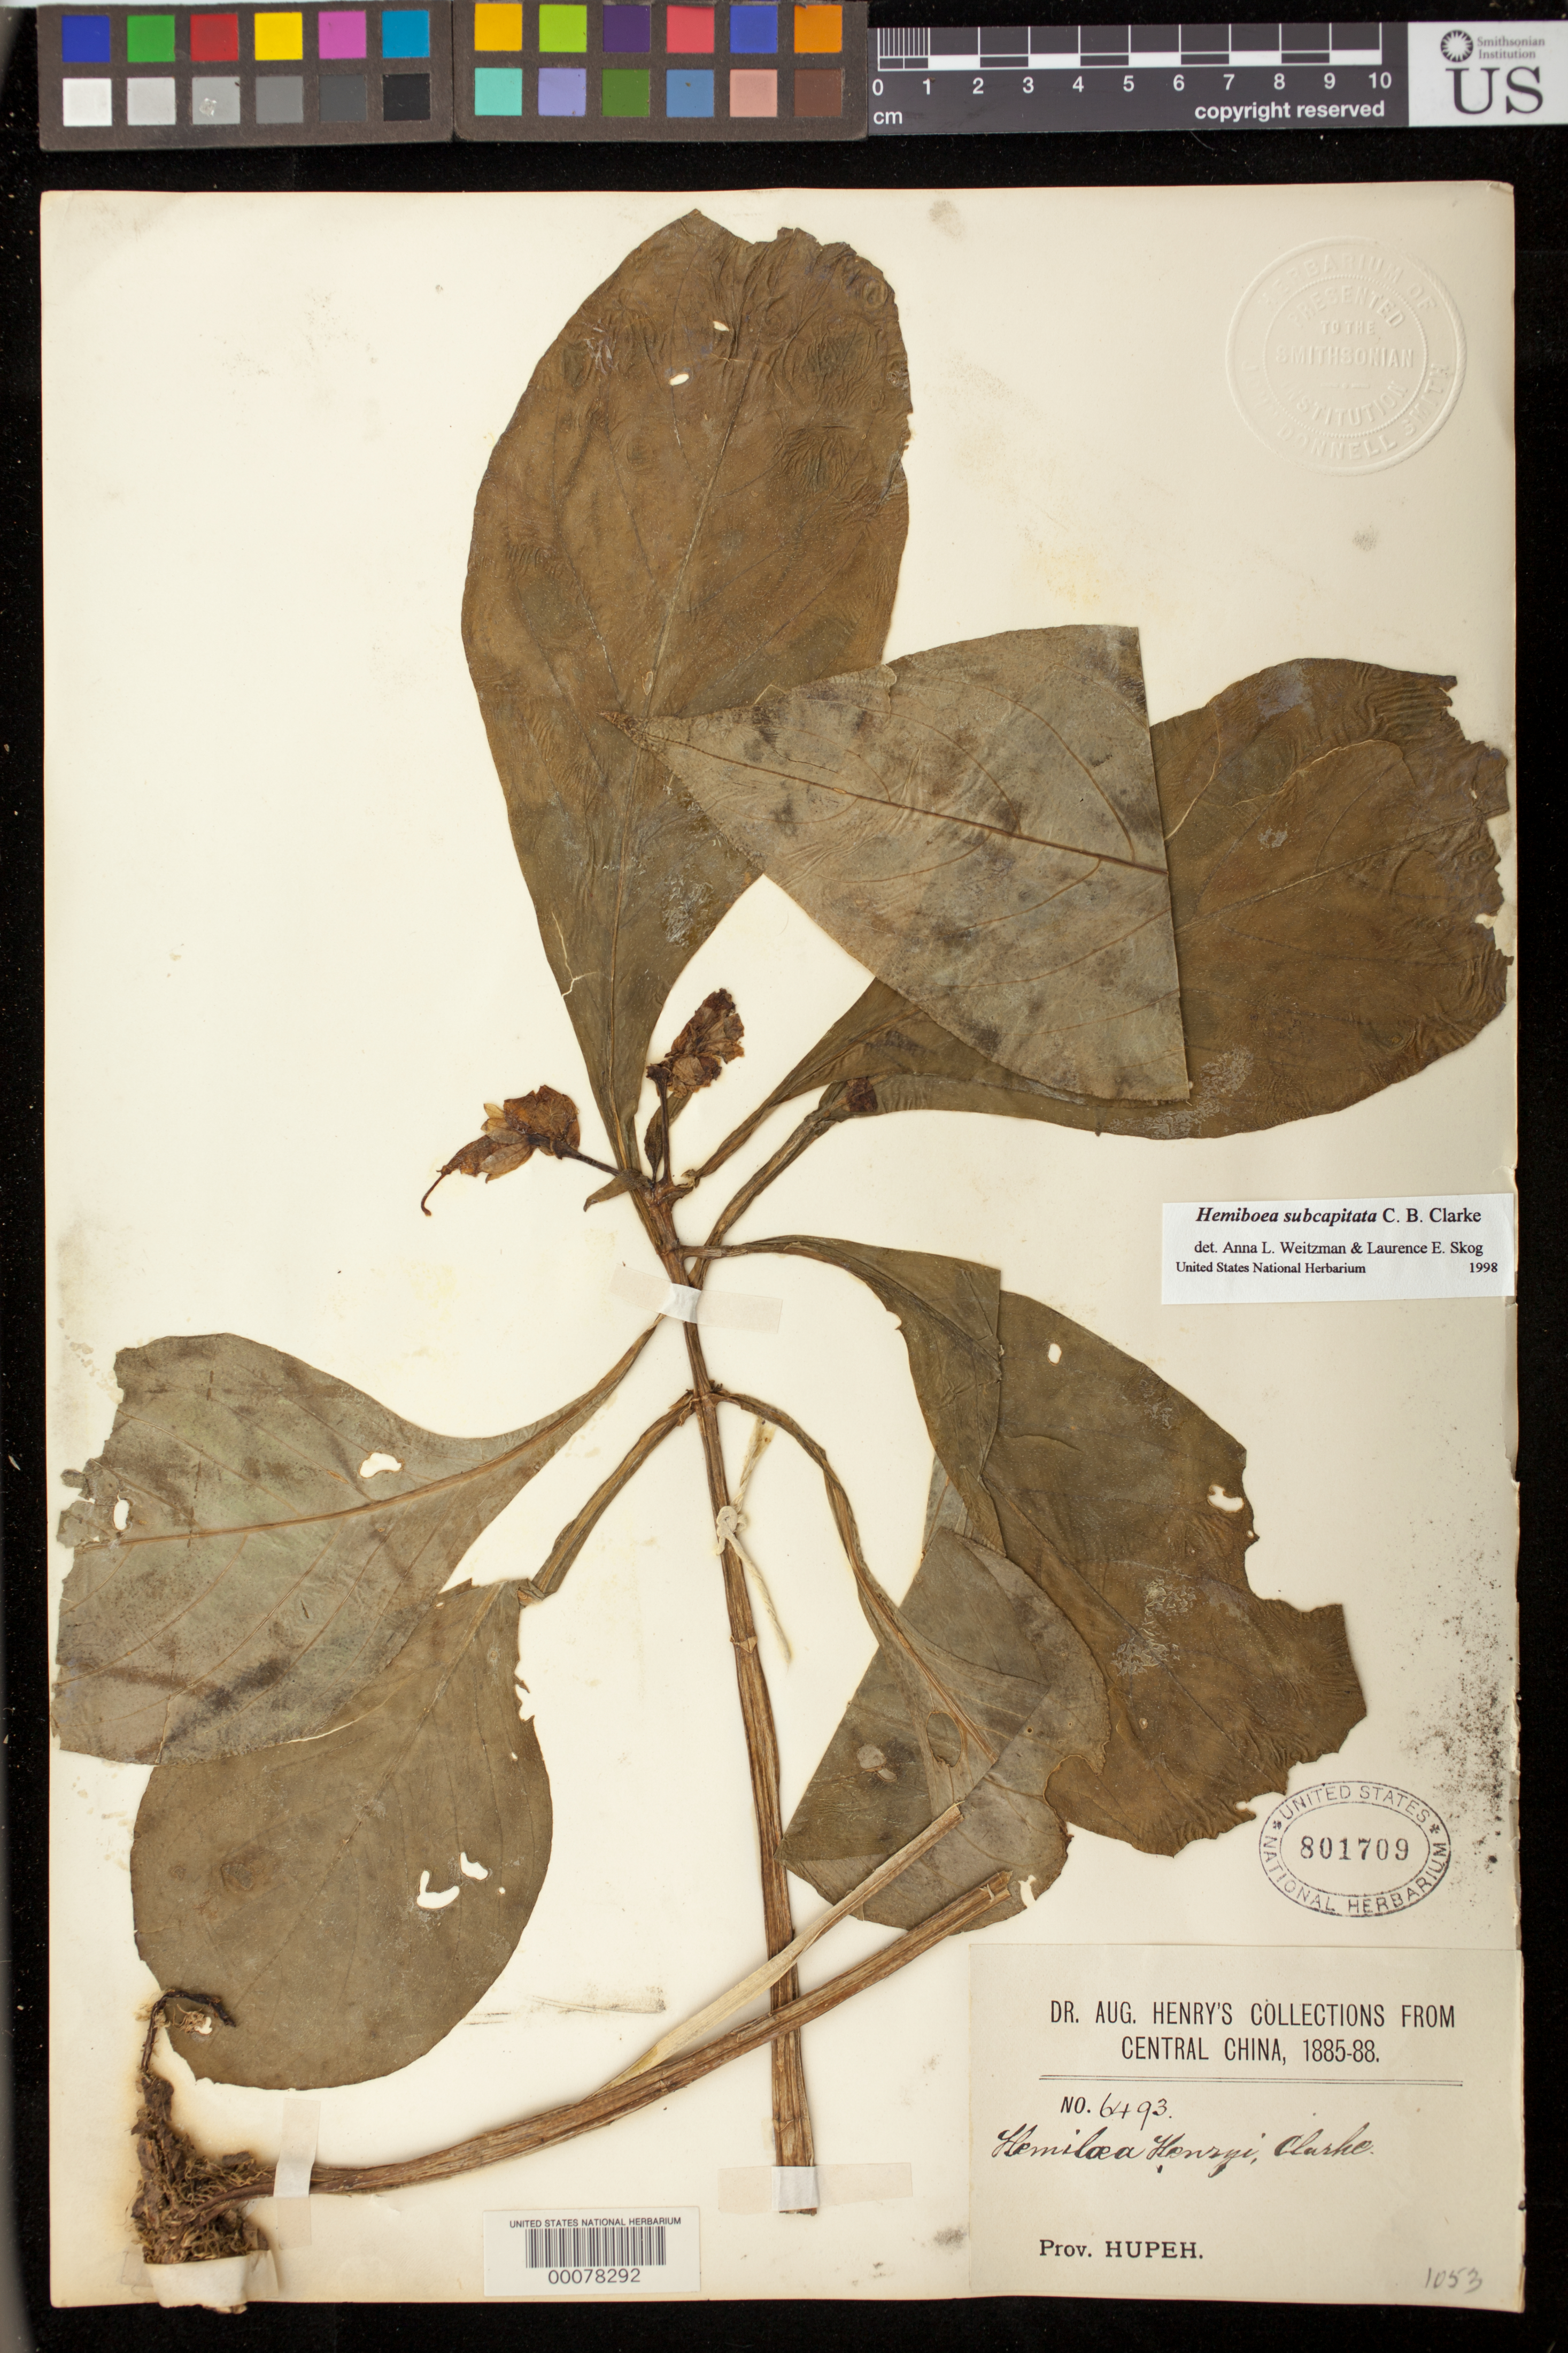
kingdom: Plantae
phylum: Tracheophyta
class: Magnoliopsida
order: Lamiales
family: Gesneriaceae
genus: Hemiboea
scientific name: Hemiboea subcapitata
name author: C.B. Clarke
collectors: A. Henry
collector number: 6493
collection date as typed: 1885-1888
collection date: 1885/1888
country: China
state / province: Hubei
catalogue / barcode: US 801709